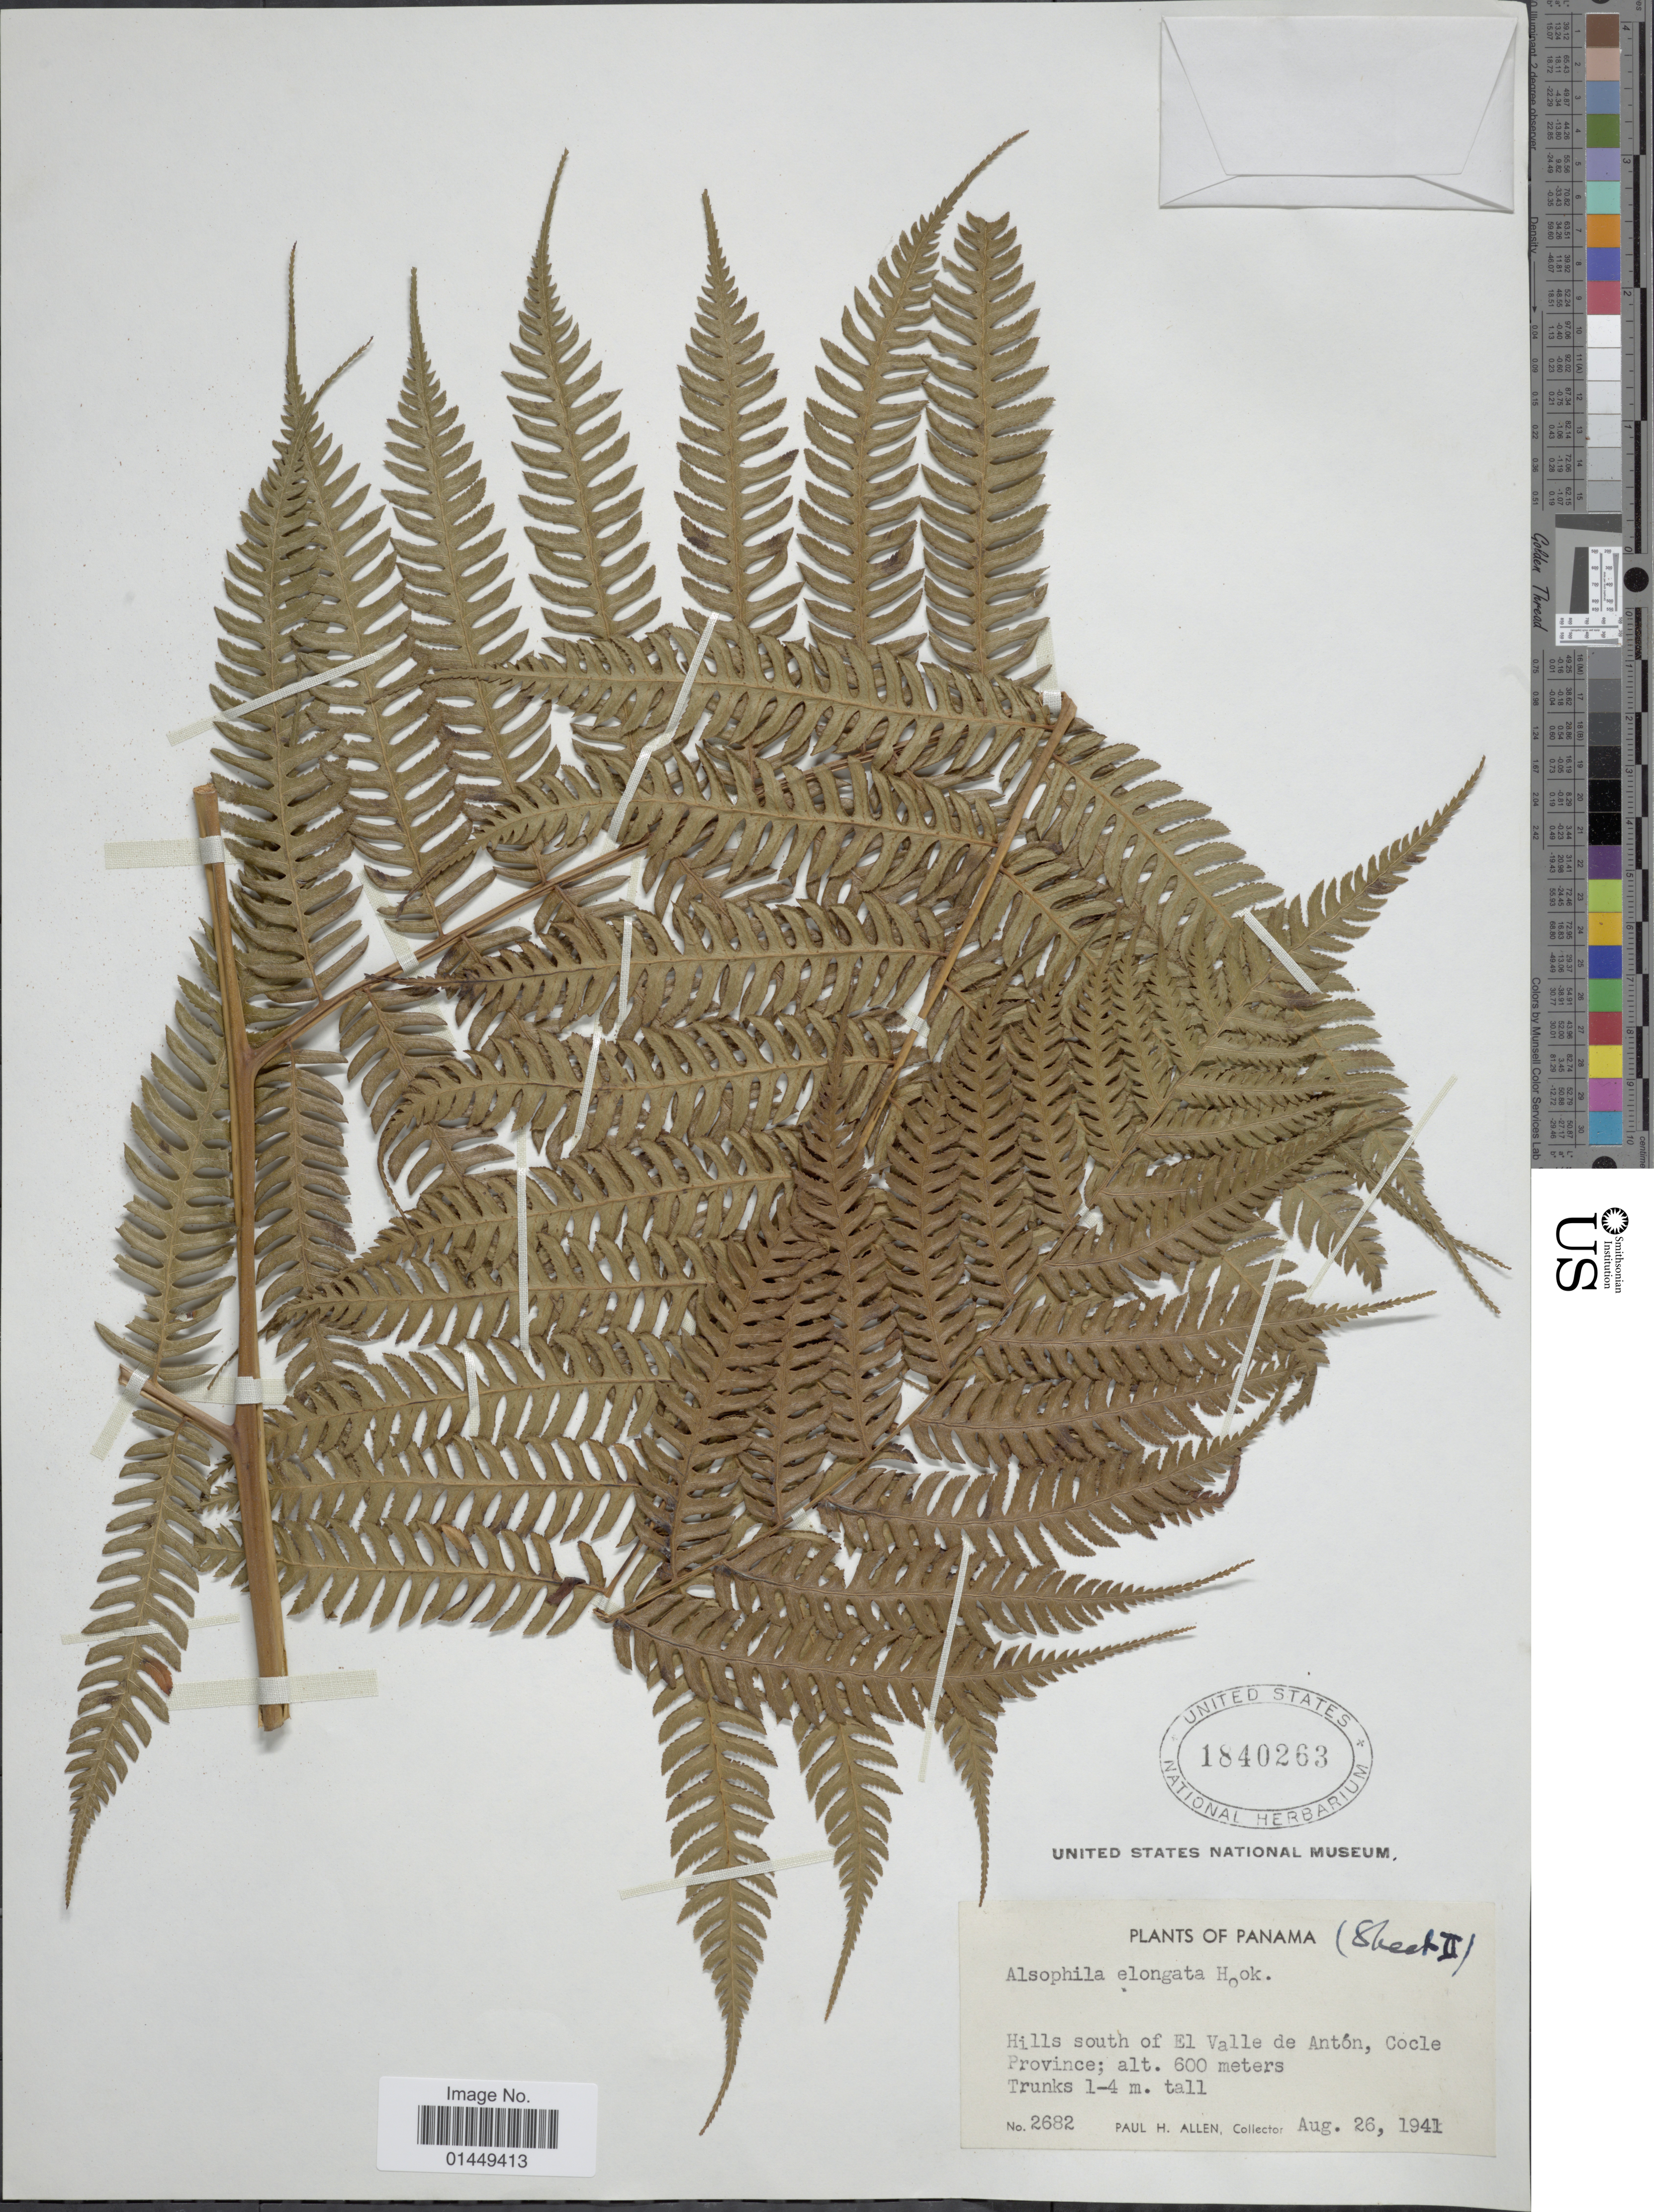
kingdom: Plantae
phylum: Tracheophyta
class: Polypodiopsida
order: Cyatheales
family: Cyatheaceae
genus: Cyathea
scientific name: Cyathea poeppigii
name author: (Hook.) Domin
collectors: P. H. Allen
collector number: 2682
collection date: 1941-08-26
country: Panama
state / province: Coclé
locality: Hills south of El Valle de Antón, Cocle Province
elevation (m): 600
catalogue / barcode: US 1840263